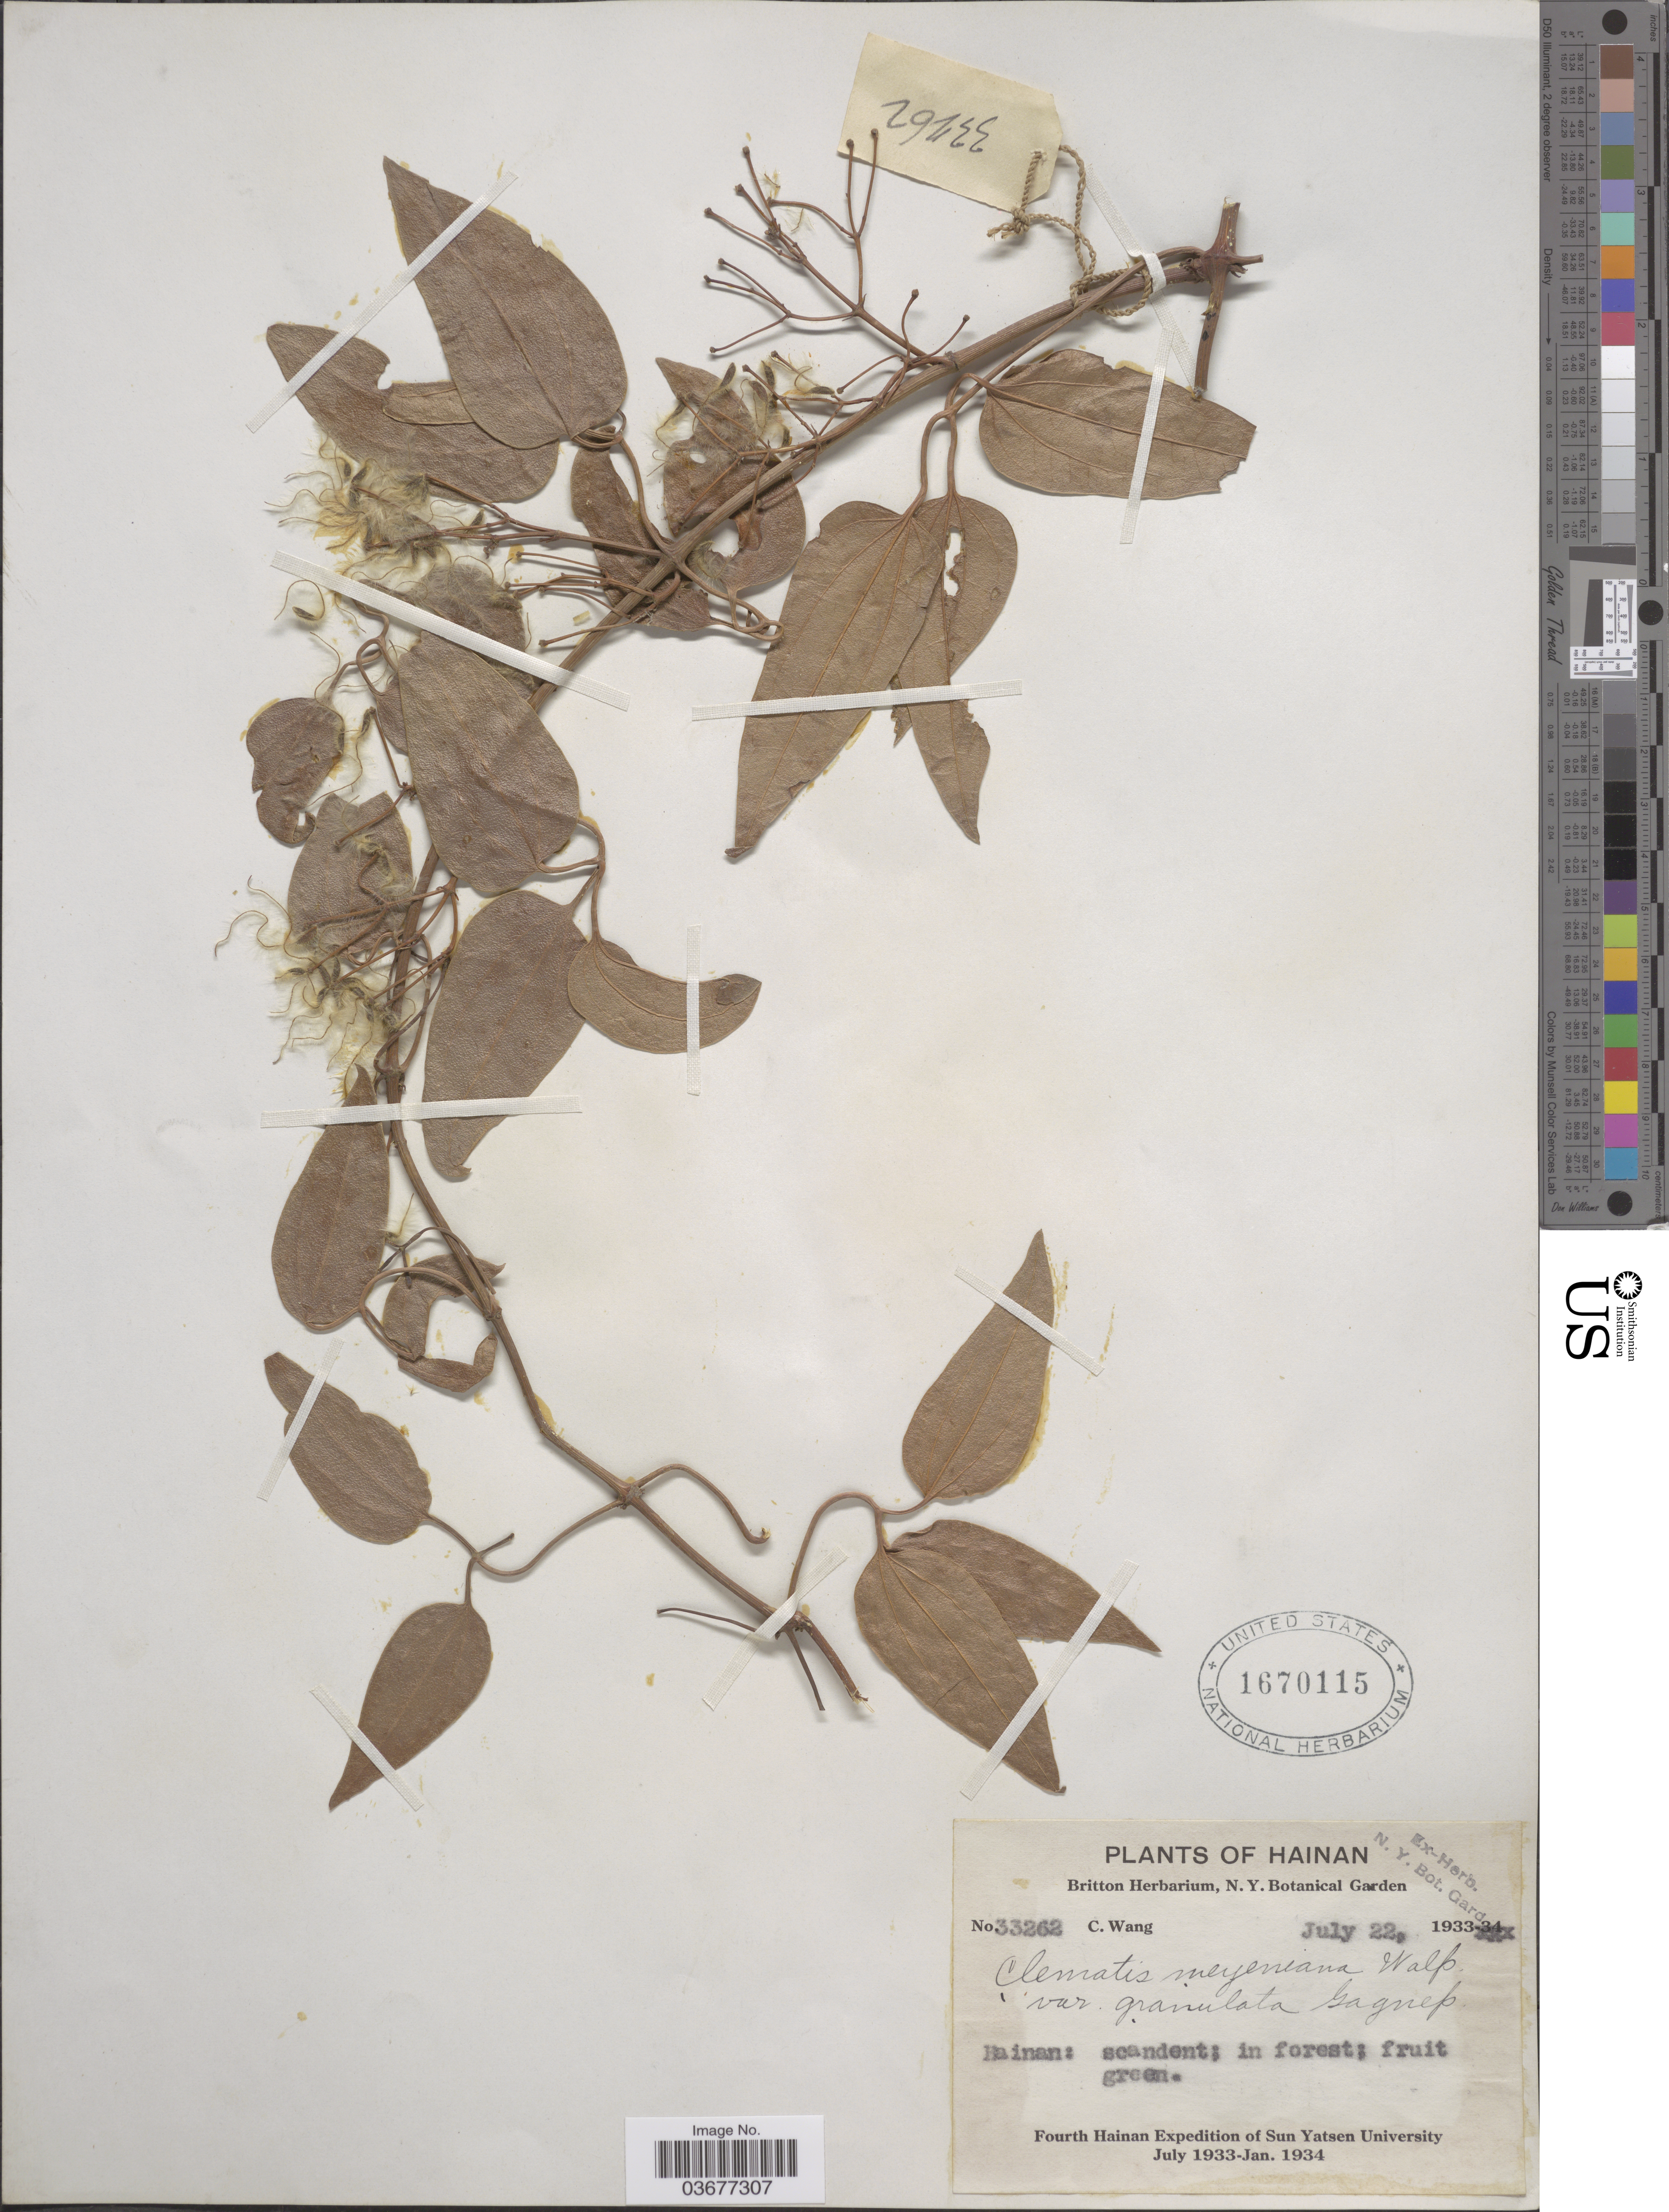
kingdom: Plantae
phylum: Tracheophyta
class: Magnoliopsida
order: Ranunculales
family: Ranunculaceae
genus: Clematis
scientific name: Clematis meyeniana var. granulata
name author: Finet & Gagnep.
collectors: C. Wang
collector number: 33262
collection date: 1933-07-22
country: China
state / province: Hainan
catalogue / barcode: US 1670115